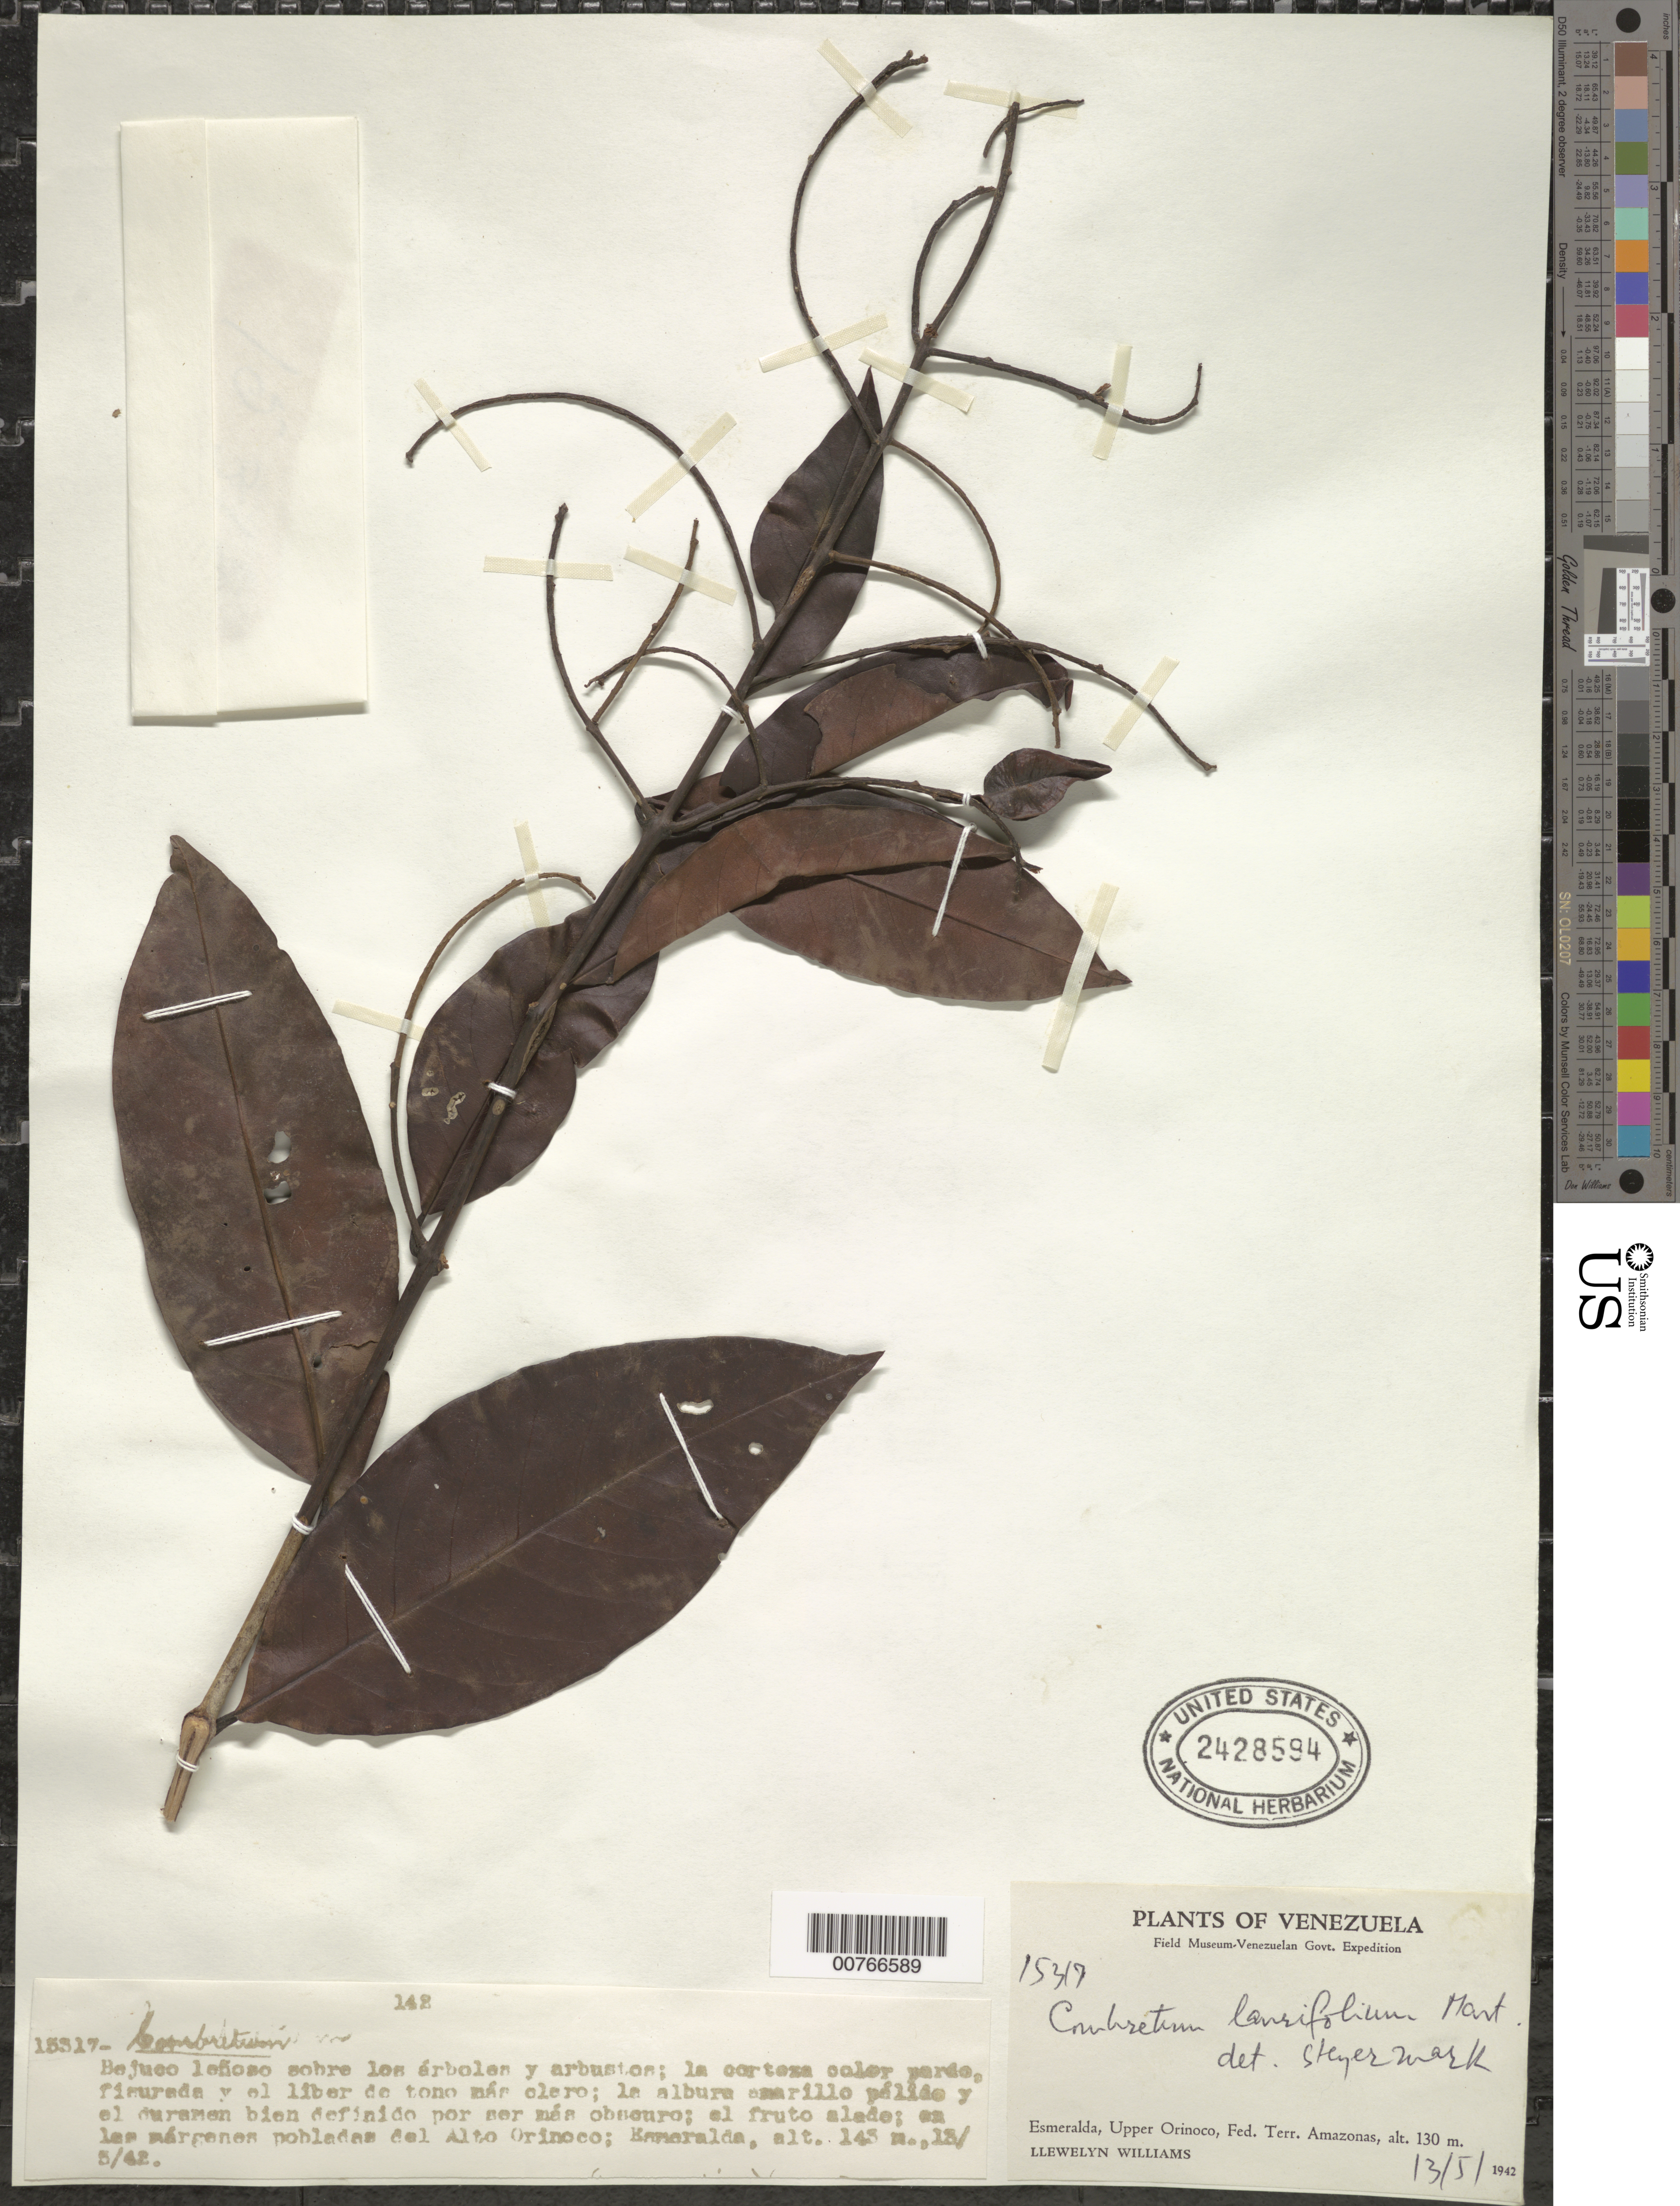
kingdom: Plantae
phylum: Tracheophyta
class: Magnoliopsida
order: Myrtales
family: Combretaceae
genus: Combretum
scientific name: Combretum pyramidatum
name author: Desv.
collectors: Ll. Williams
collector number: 15317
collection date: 1942-05-13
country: Venezuela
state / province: Amazonas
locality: Esmeralda, Upper Orinoco, Fed. Terr. En las márgenes pobladas del Alto Orinoco.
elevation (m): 130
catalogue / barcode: US 2428594